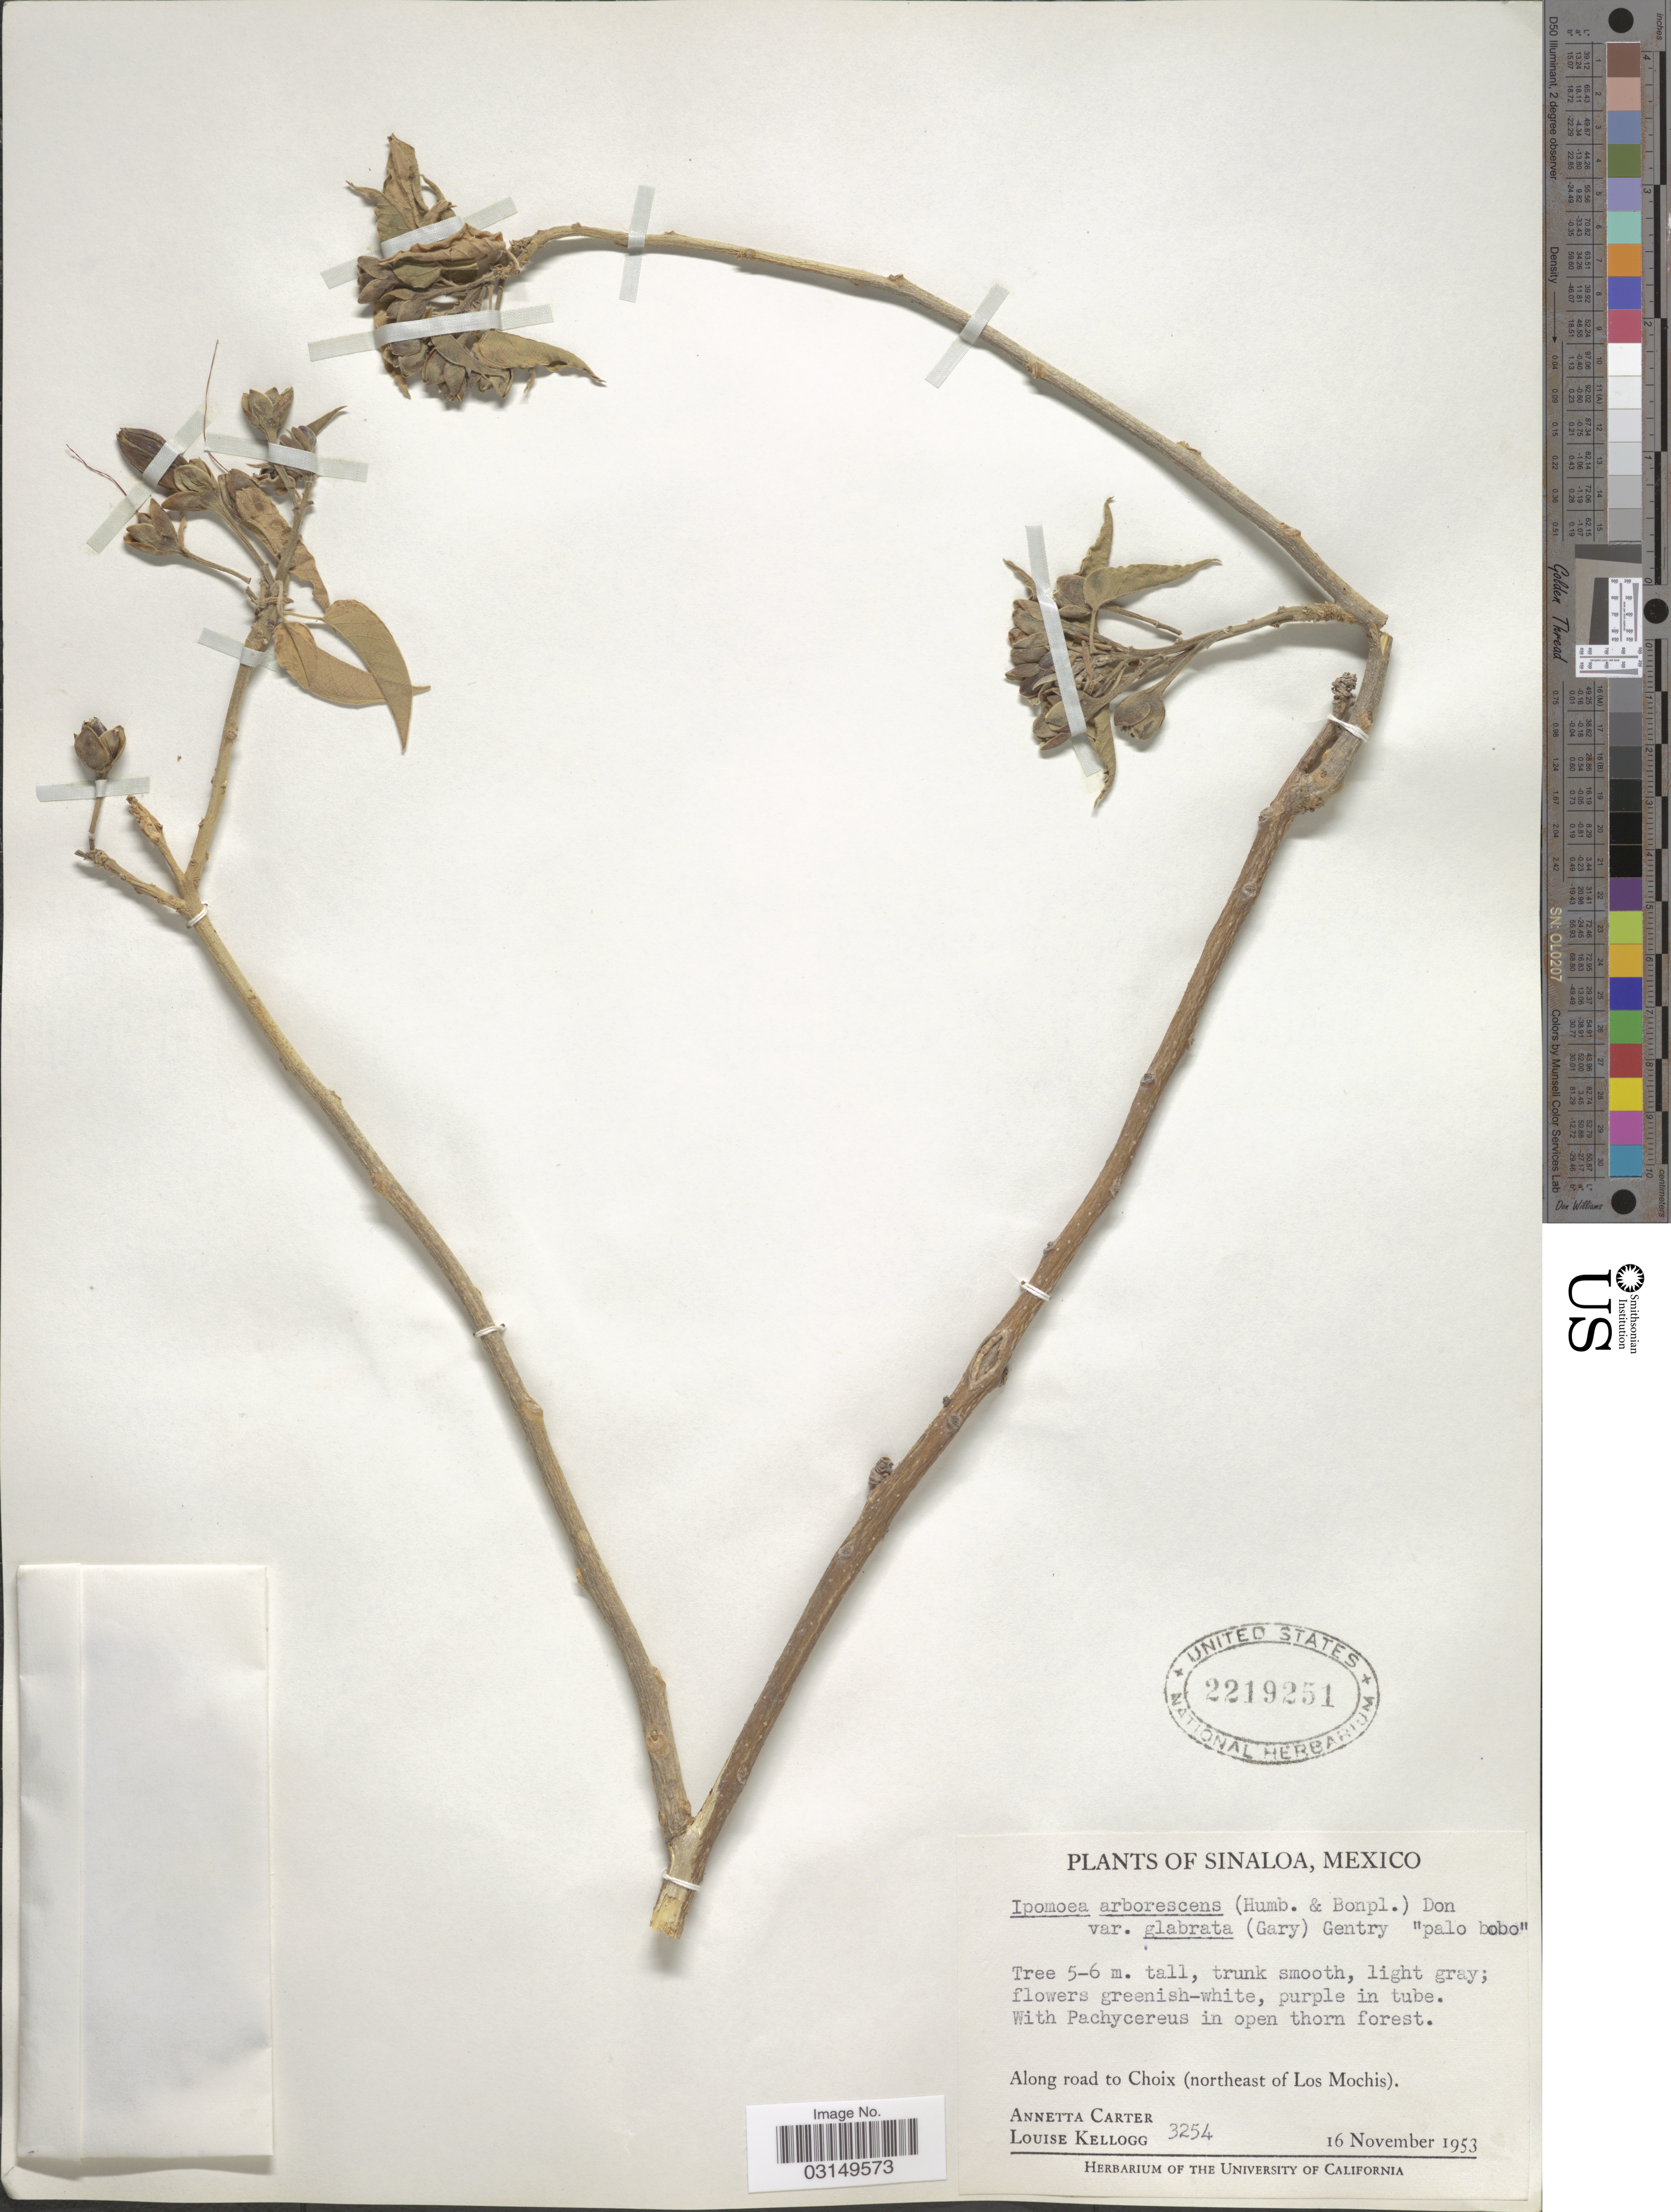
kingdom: Plantae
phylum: Tracheophyta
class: Magnoliopsida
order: Solanales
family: Convolvulaceae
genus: Ipomoea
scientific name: Ipomoea arborescens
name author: (Humb. & Bonpl. ex Willd.) G. Don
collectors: A. Carter & L. Kellogg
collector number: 3254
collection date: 1953-11-16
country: Mexico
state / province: Sinaloa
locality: Along road to Choix (northeast of Los Mochis).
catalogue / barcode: US 2219251